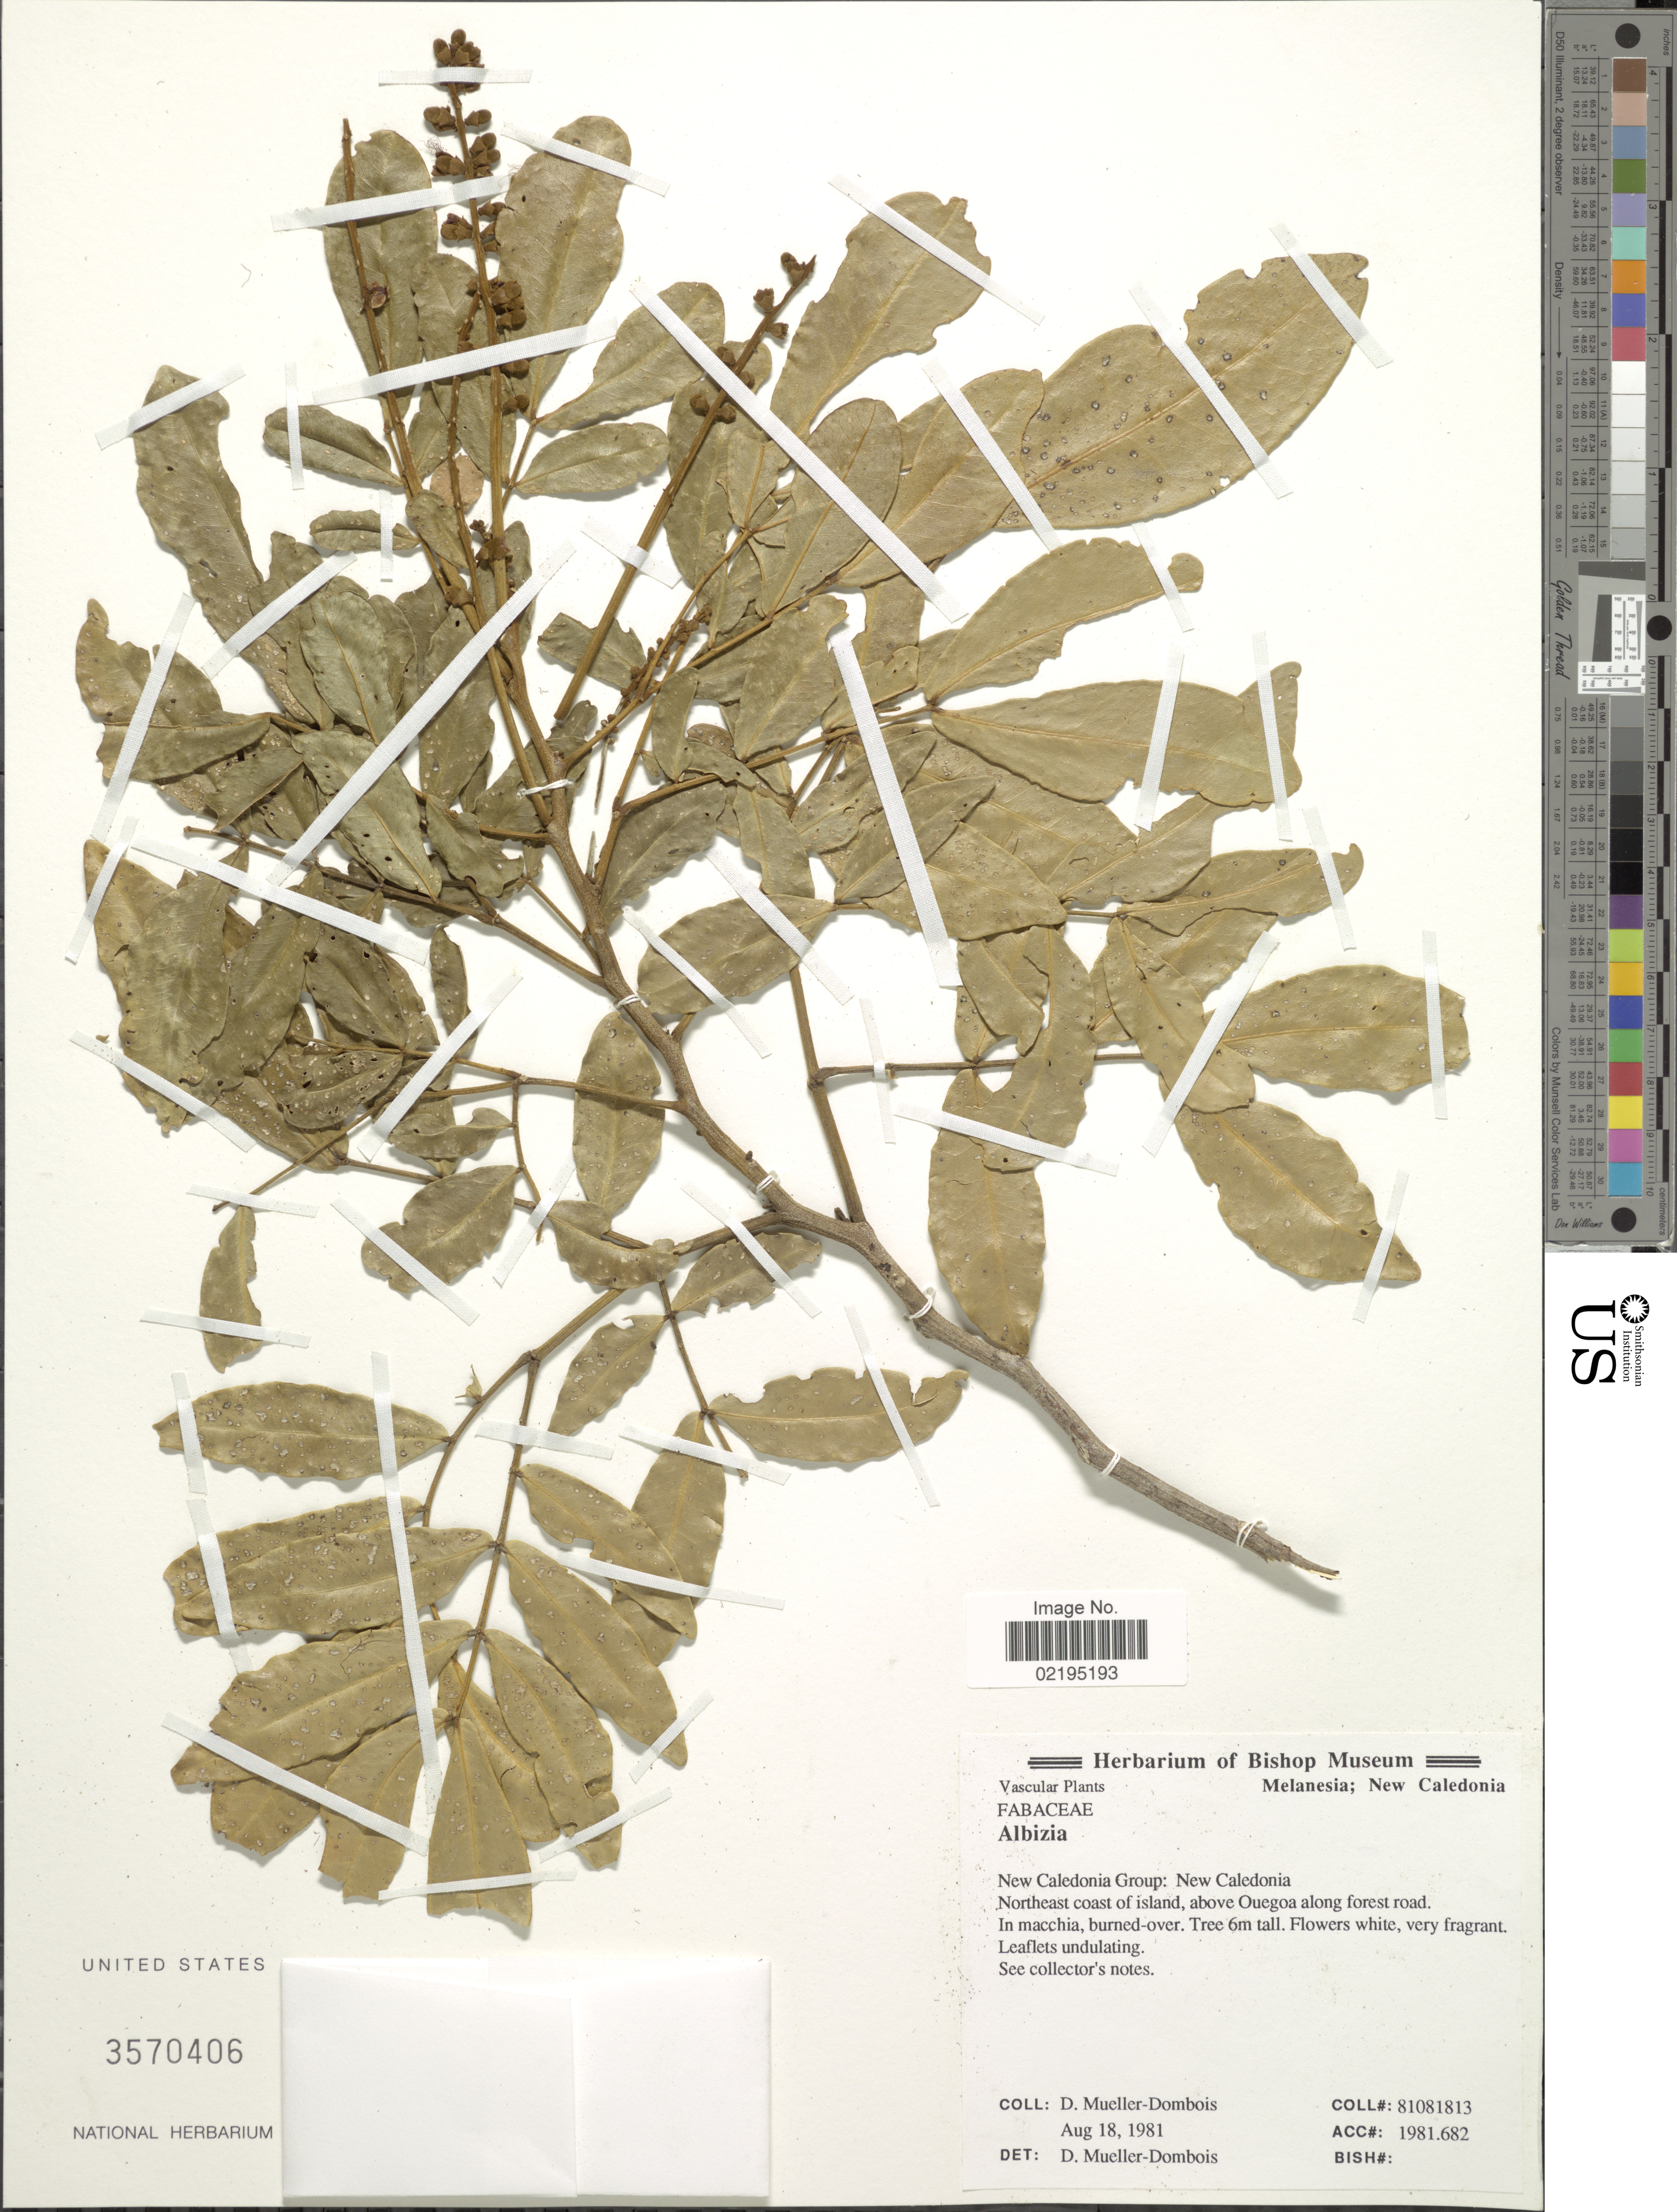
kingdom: Plantae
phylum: Tracheophyta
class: Magnoliopsida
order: Fabales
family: Fabaceae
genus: Albizia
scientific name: Albizia sp.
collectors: D. Mueller-Dombois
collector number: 81081813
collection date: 1981-08-18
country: New Caledonia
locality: New Caldenoia, Northeast coast of island, above Ouegoa along forest road.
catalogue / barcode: US 3570406